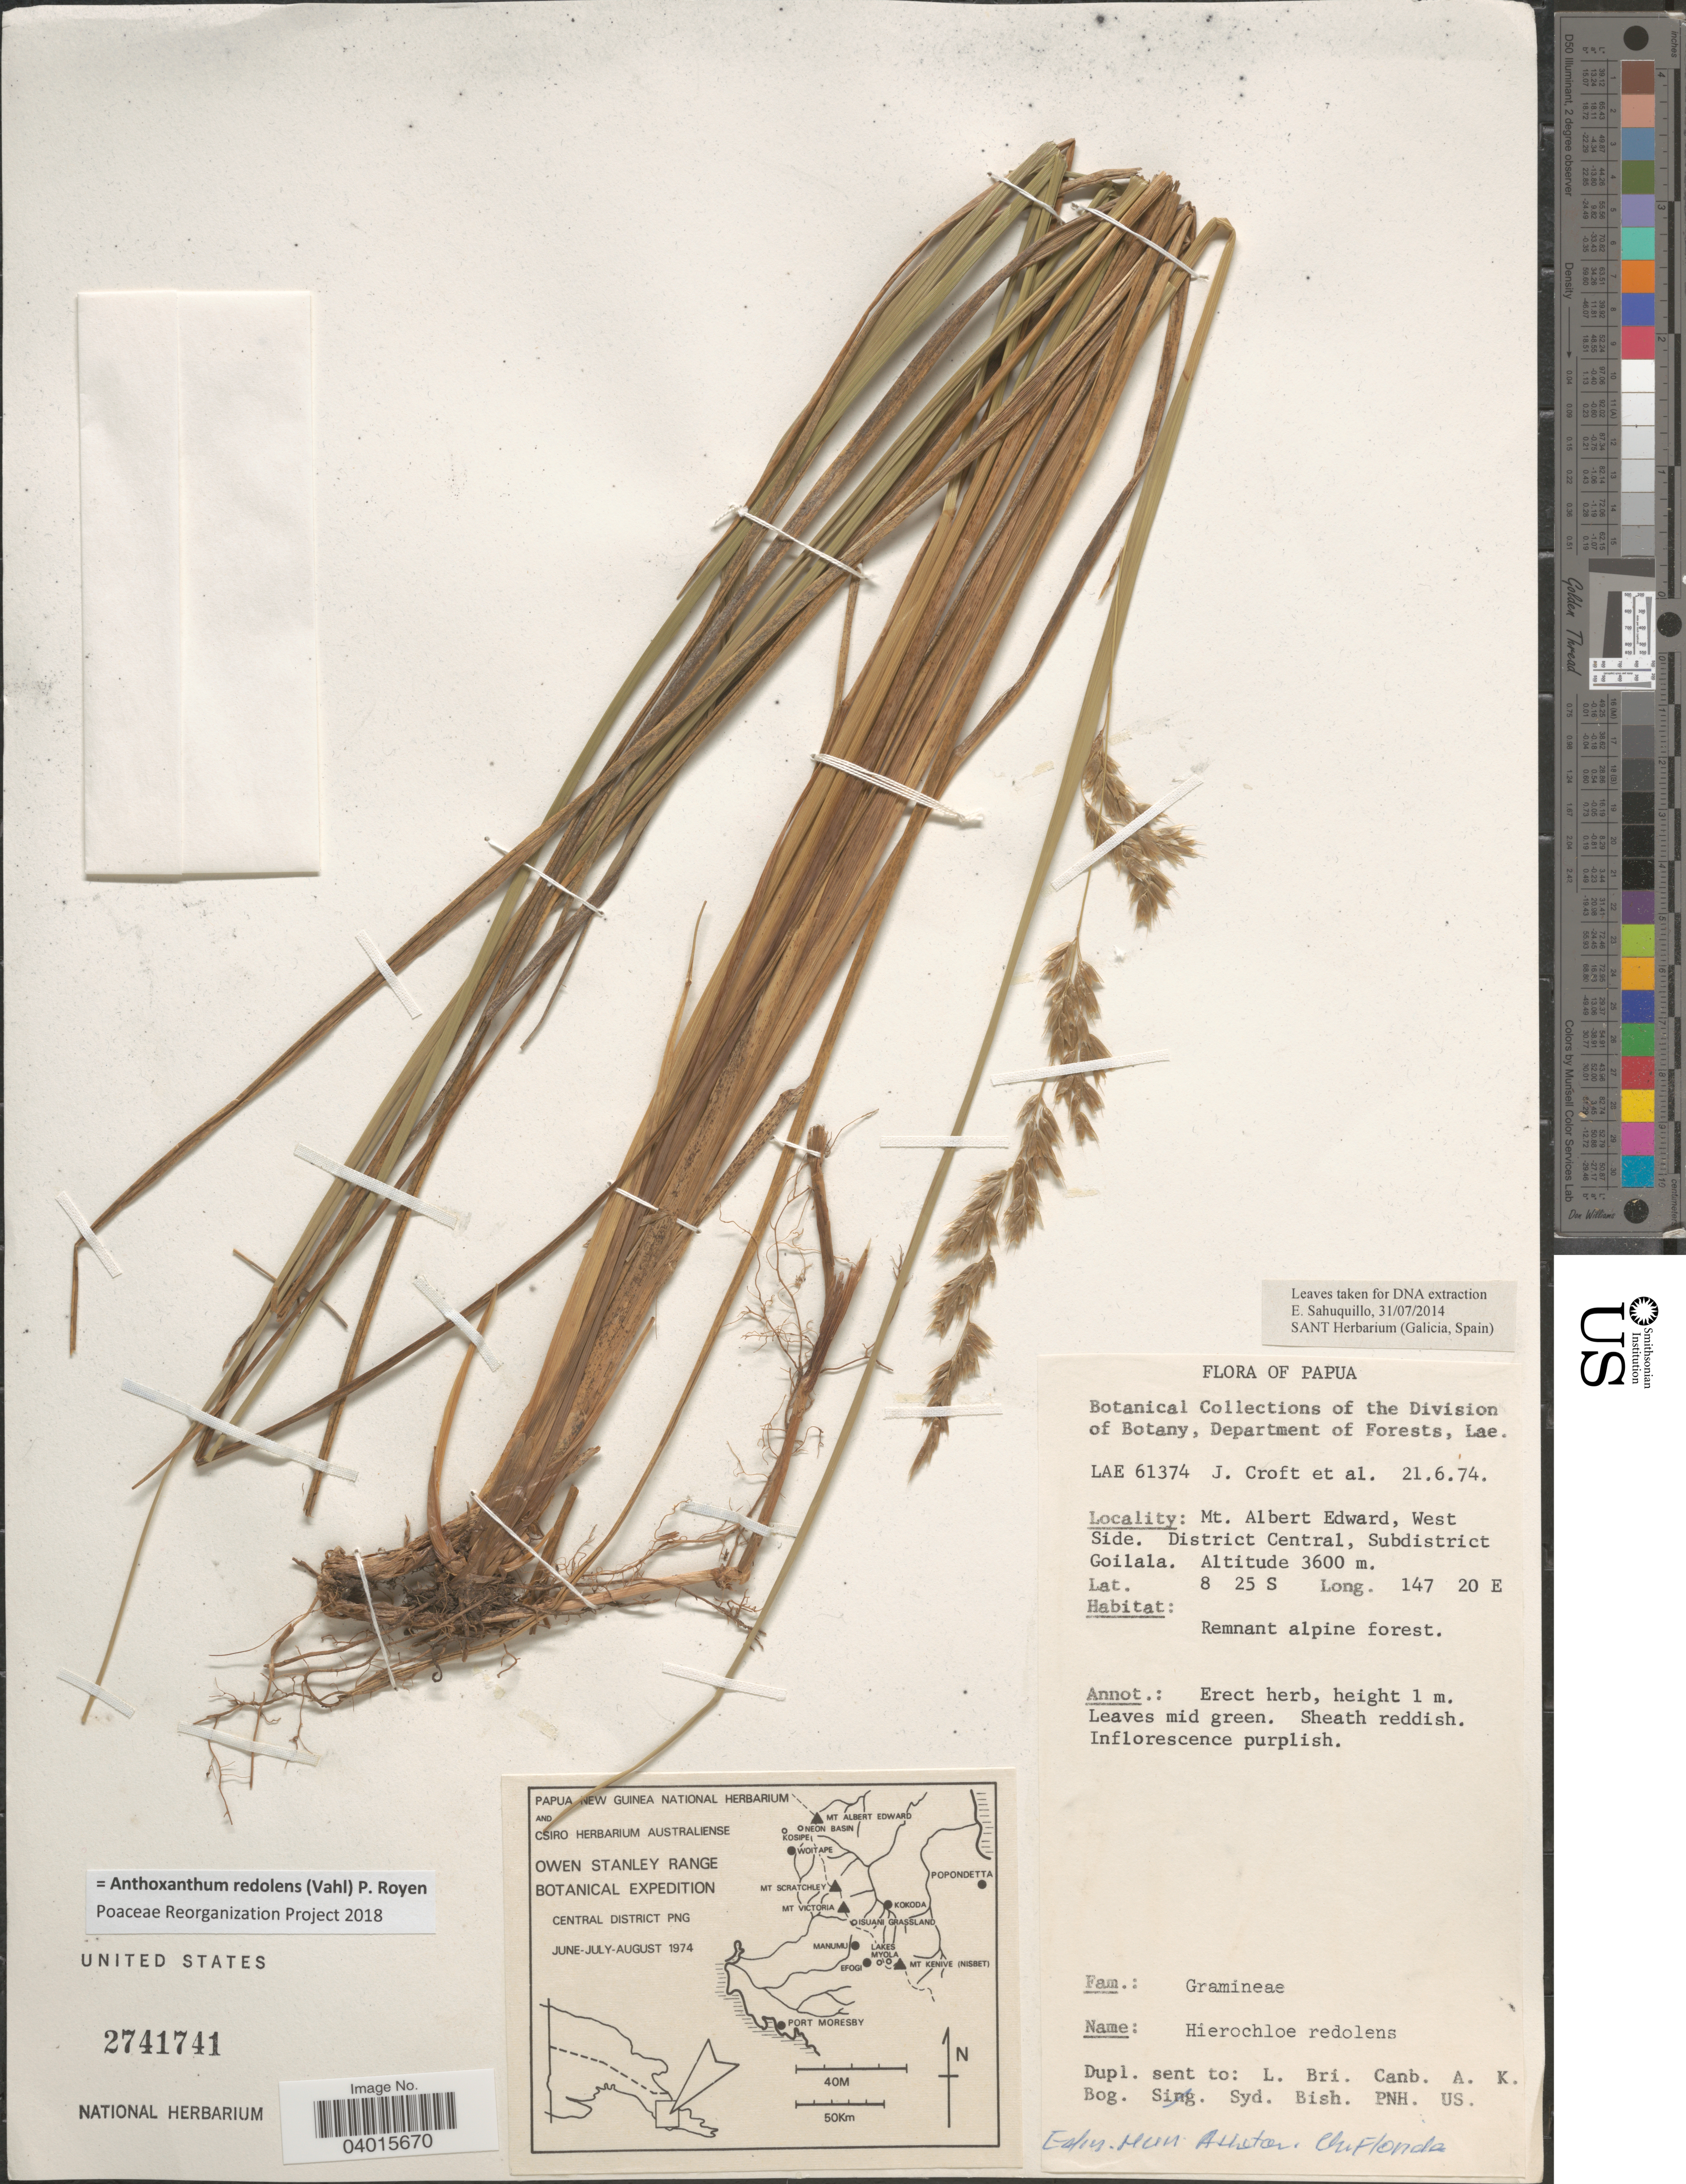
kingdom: Plantae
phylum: Tracheophyta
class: Liliopsida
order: Poales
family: Poaceae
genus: Anthoxanthum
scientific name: Anthoxanthum redolens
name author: (Vahl) P. Royen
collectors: J. Croft & et al.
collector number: LAE 61374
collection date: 1974-06-21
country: Papua New Guinea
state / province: Central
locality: Papua. Mt. Albert Edward, West Side. District Central, Subdistrict Goilala.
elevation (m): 3600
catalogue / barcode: US 2741741